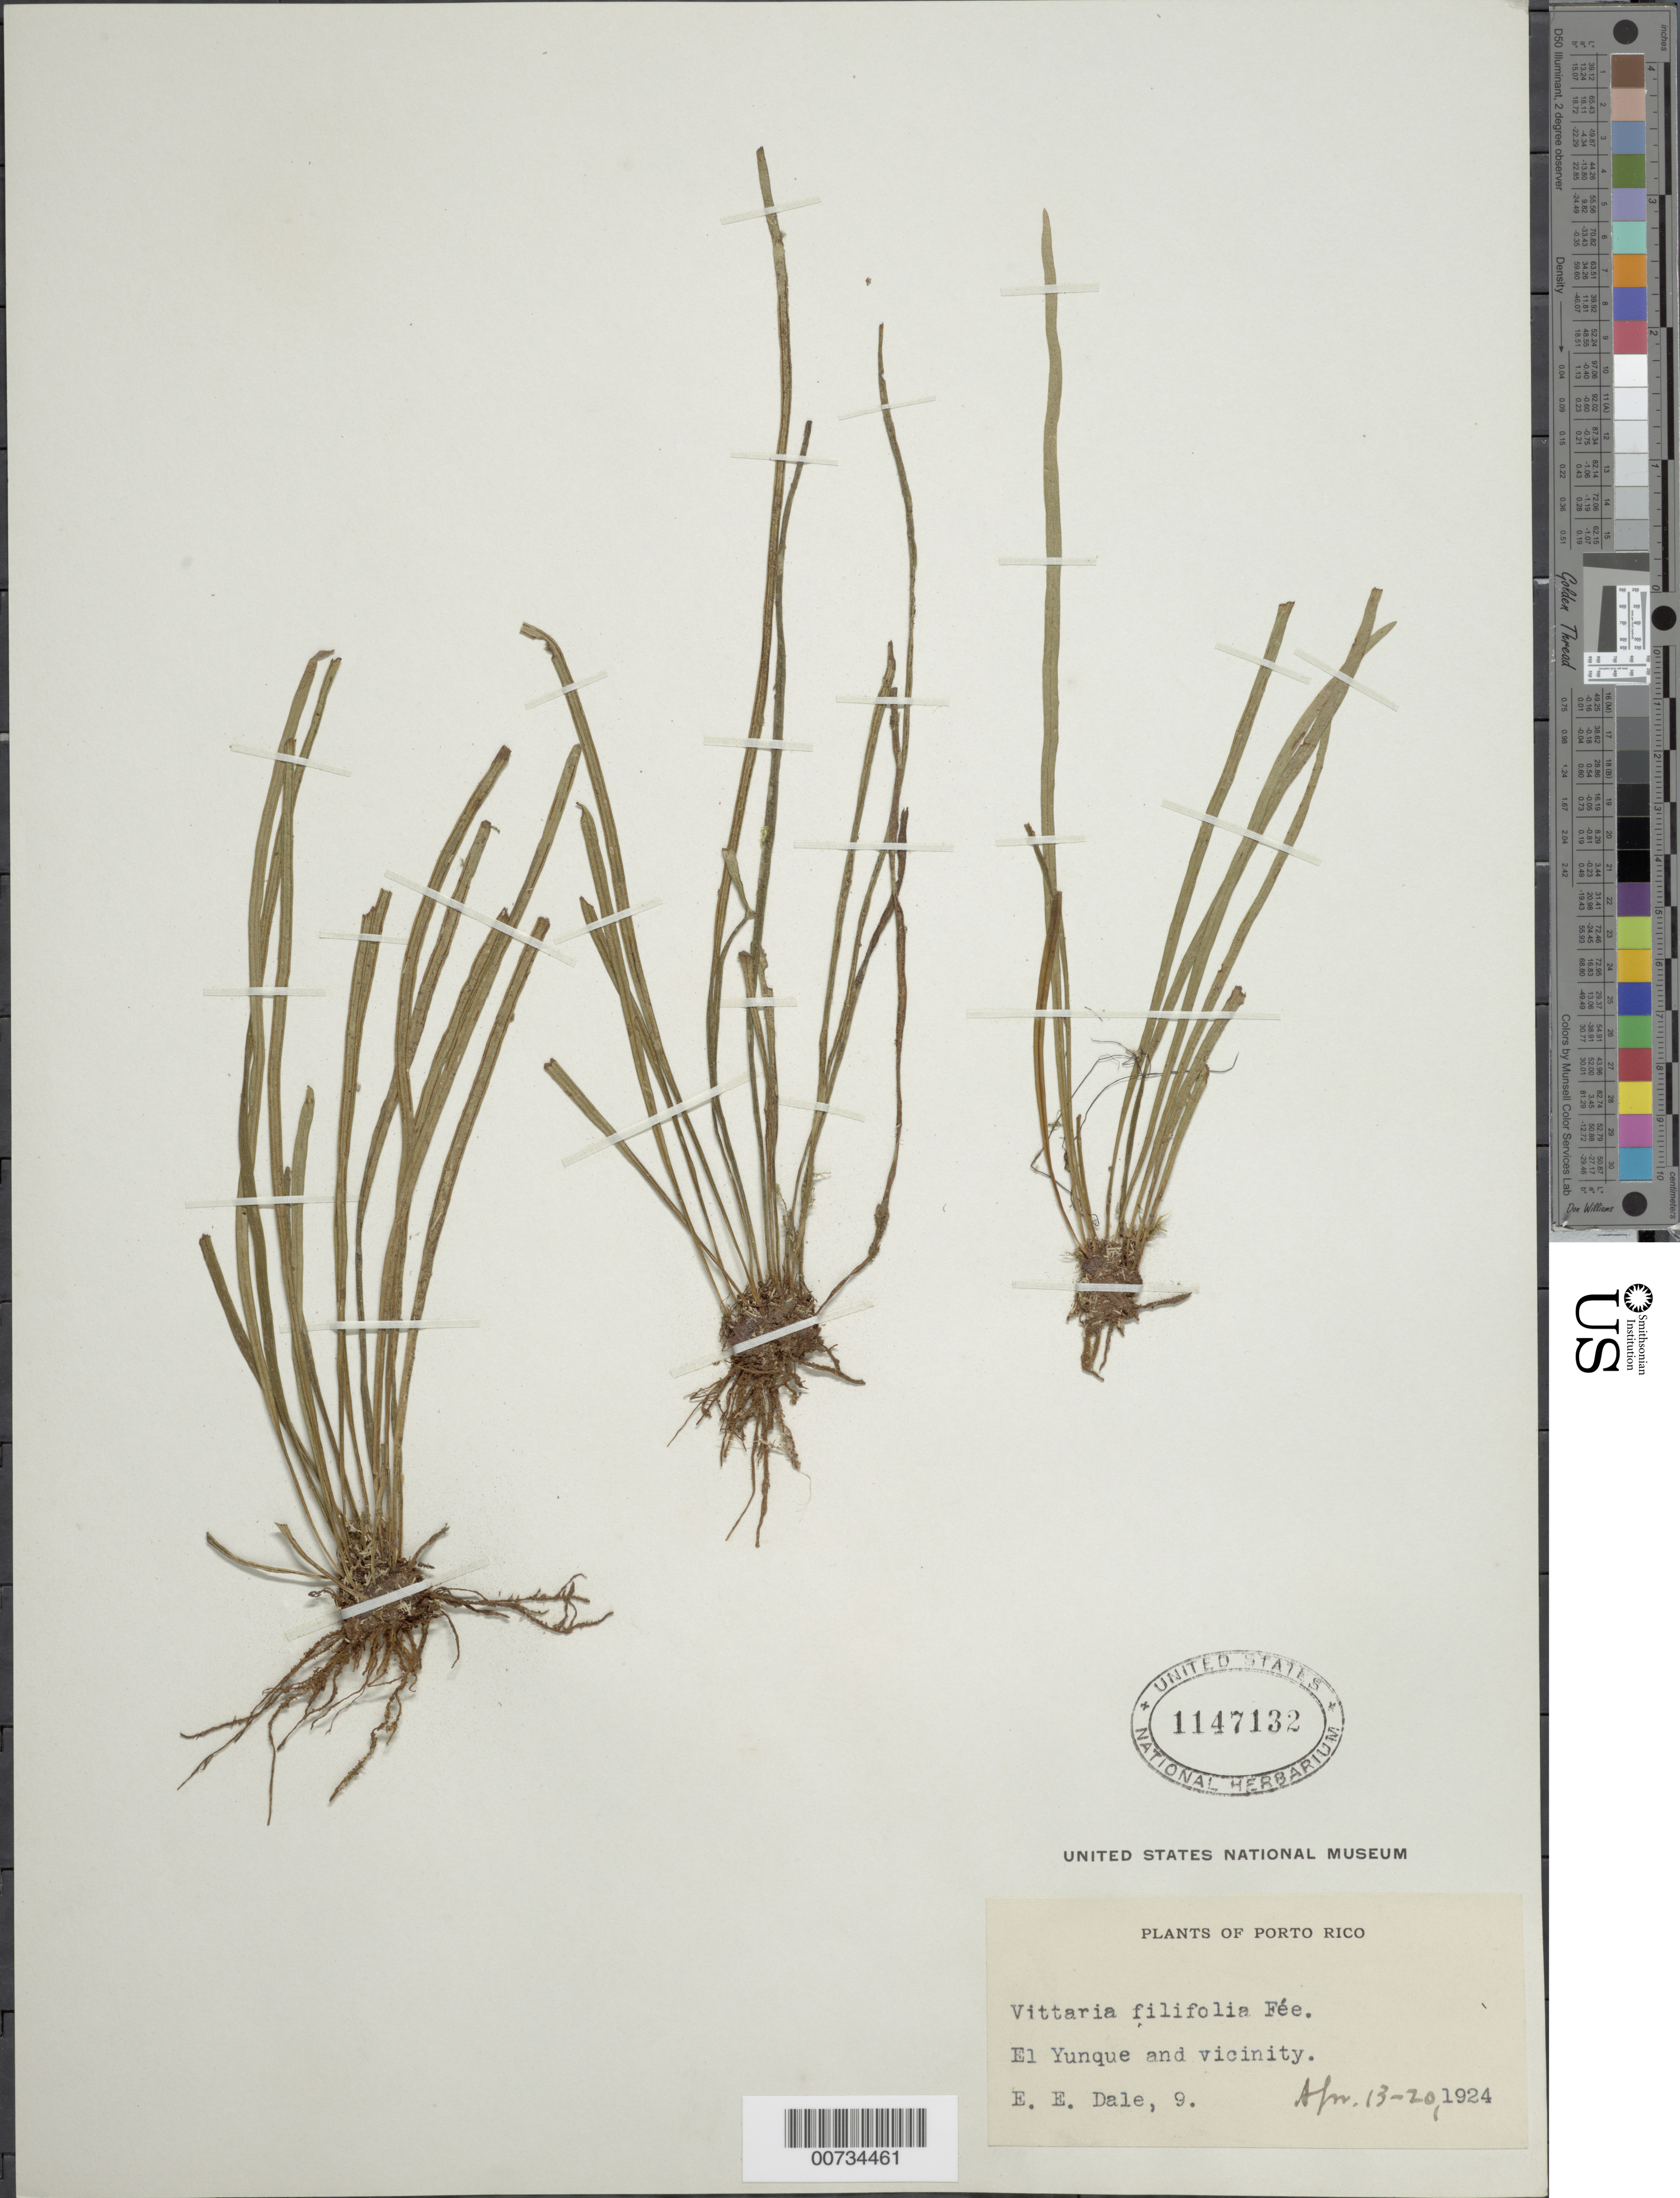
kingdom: Plantae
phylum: Tracheophyta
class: Polypodiopsida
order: Polypodiales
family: Pteridaceae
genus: Vittaria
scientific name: Vittaria lineata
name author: (L.) Sm.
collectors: E. Dale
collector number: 9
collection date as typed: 13 Apr 1924 to 20 Apr 1924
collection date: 1924-04-13/1924-04-20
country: Puerto Rico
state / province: Río Grande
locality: El Yunque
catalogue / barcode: US 1147132